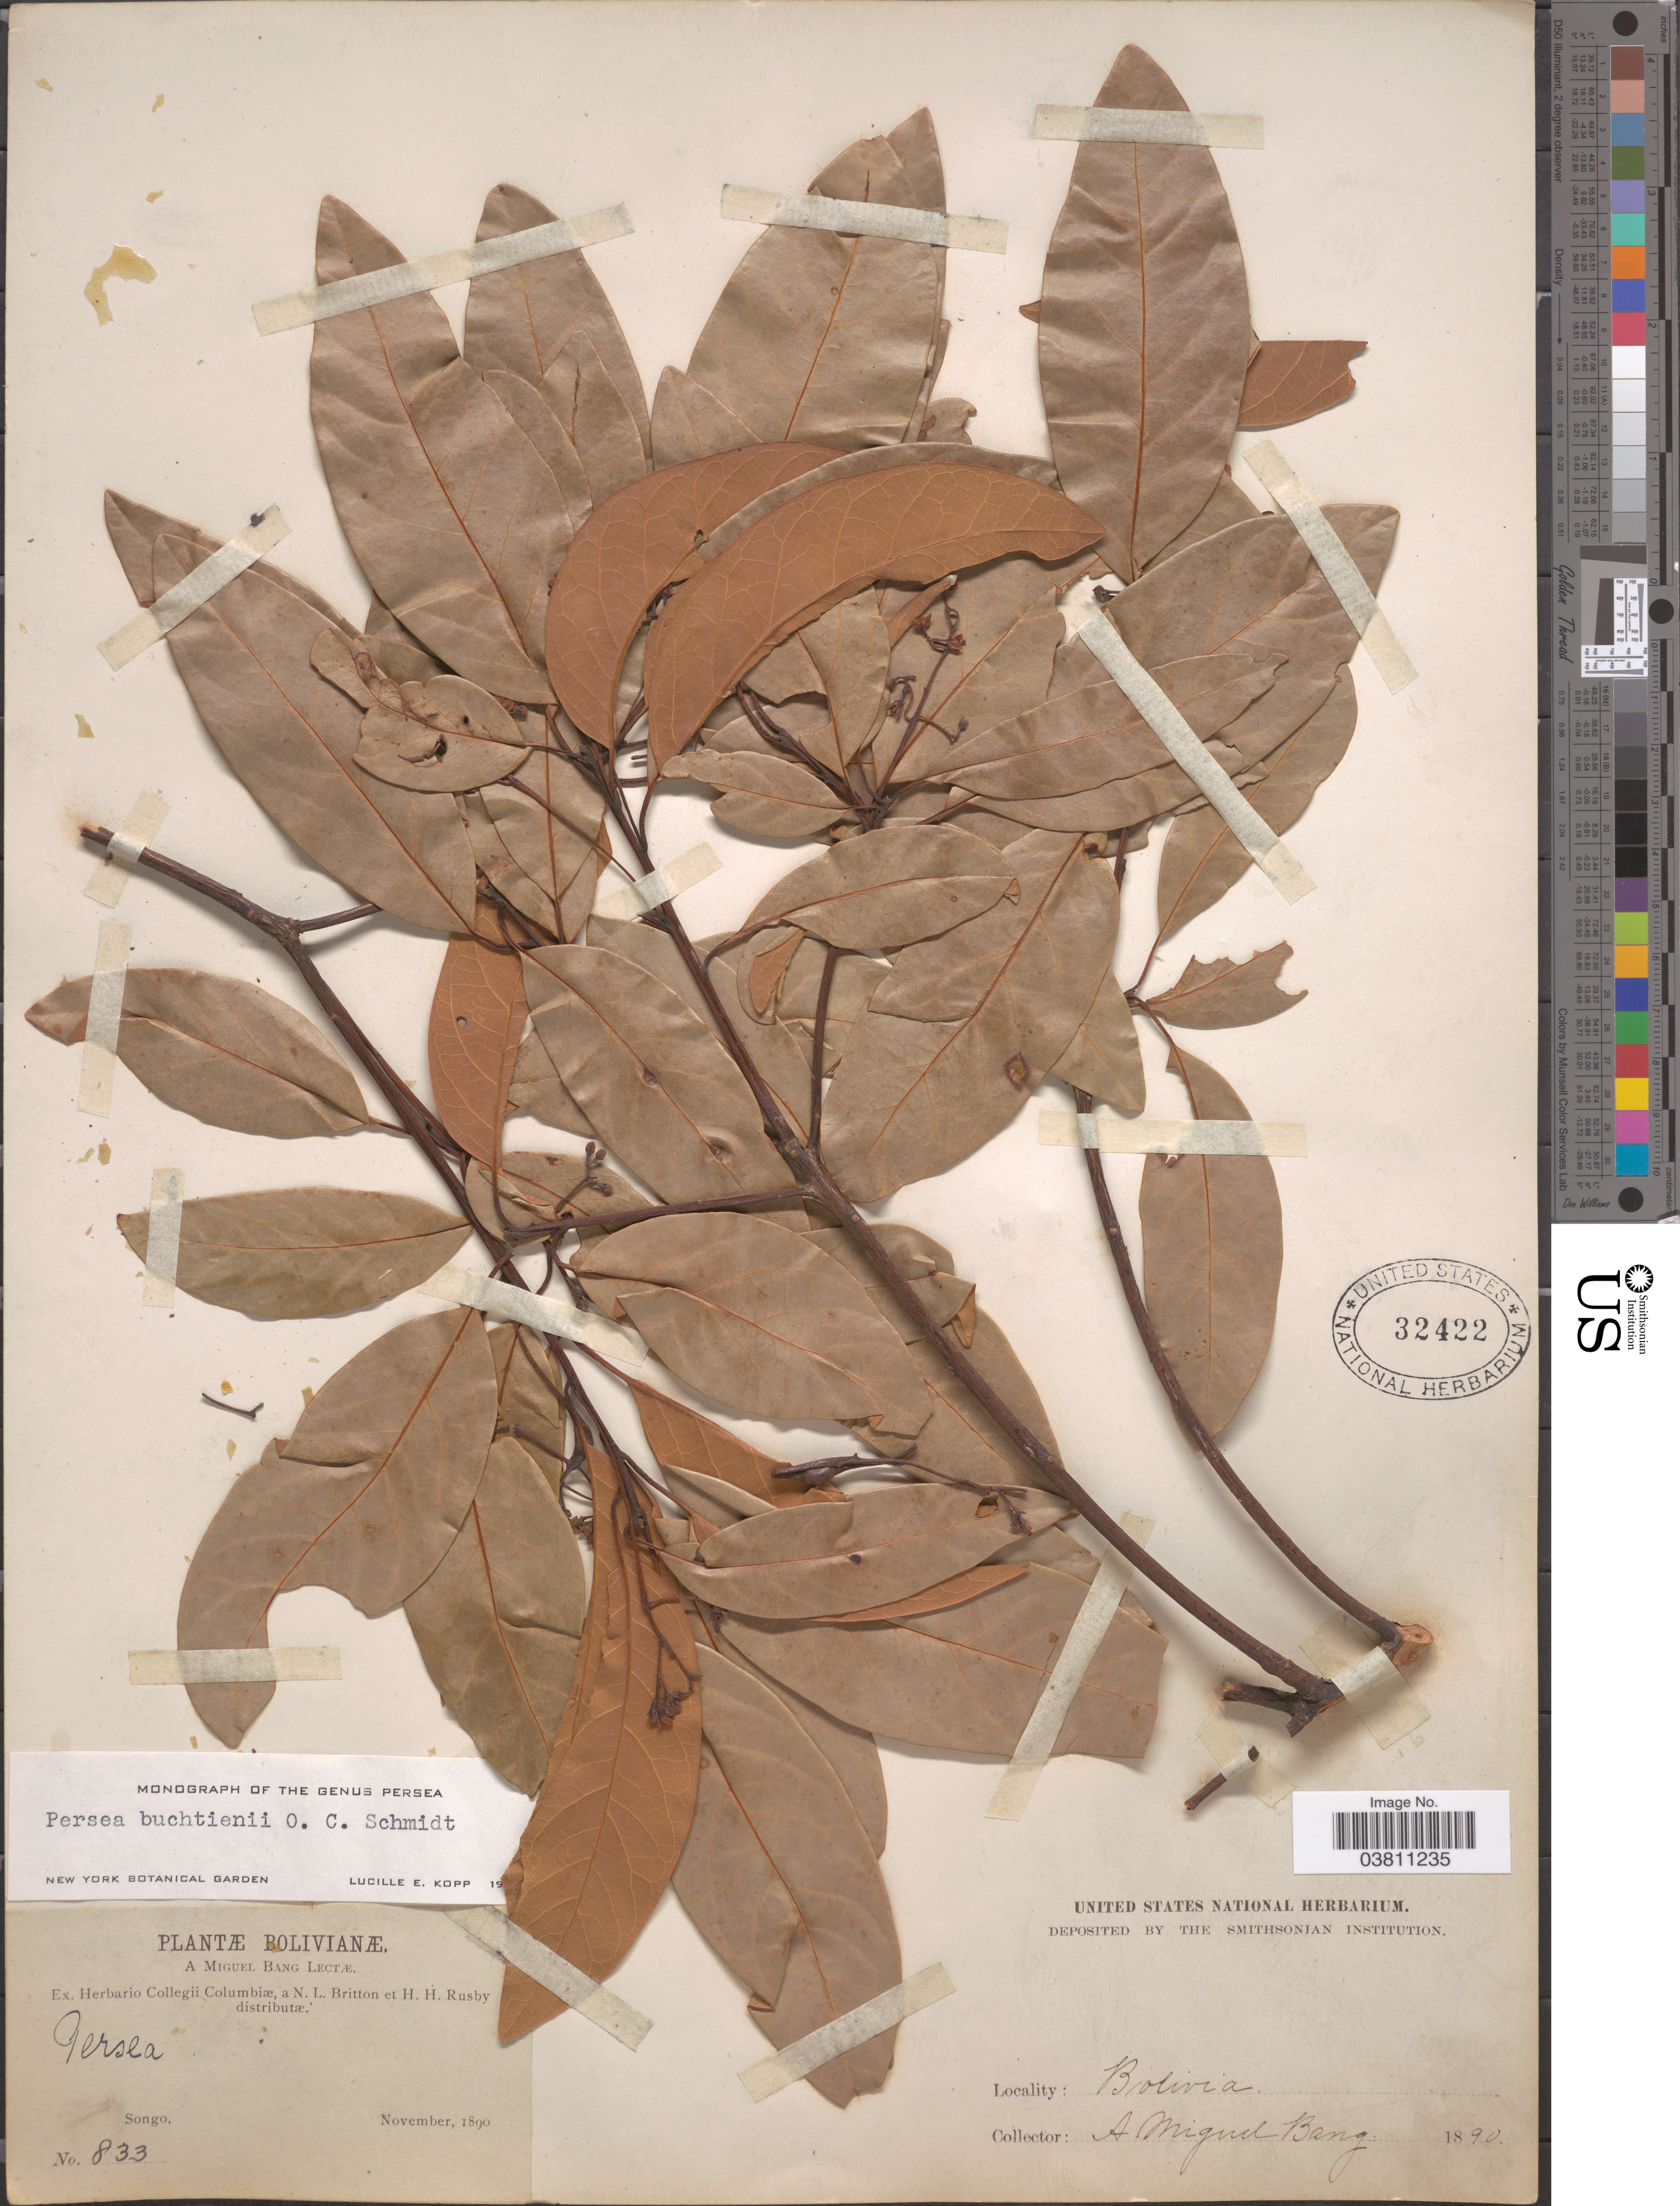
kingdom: Plantae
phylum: Tracheophyta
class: Magnoliopsida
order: Laurales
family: Lauraceae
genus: Persea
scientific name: Persea buchtienii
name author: O.C. Schmidt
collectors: M. Bang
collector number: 833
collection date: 1890-11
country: Bolivia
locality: Songo.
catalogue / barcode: US 32422